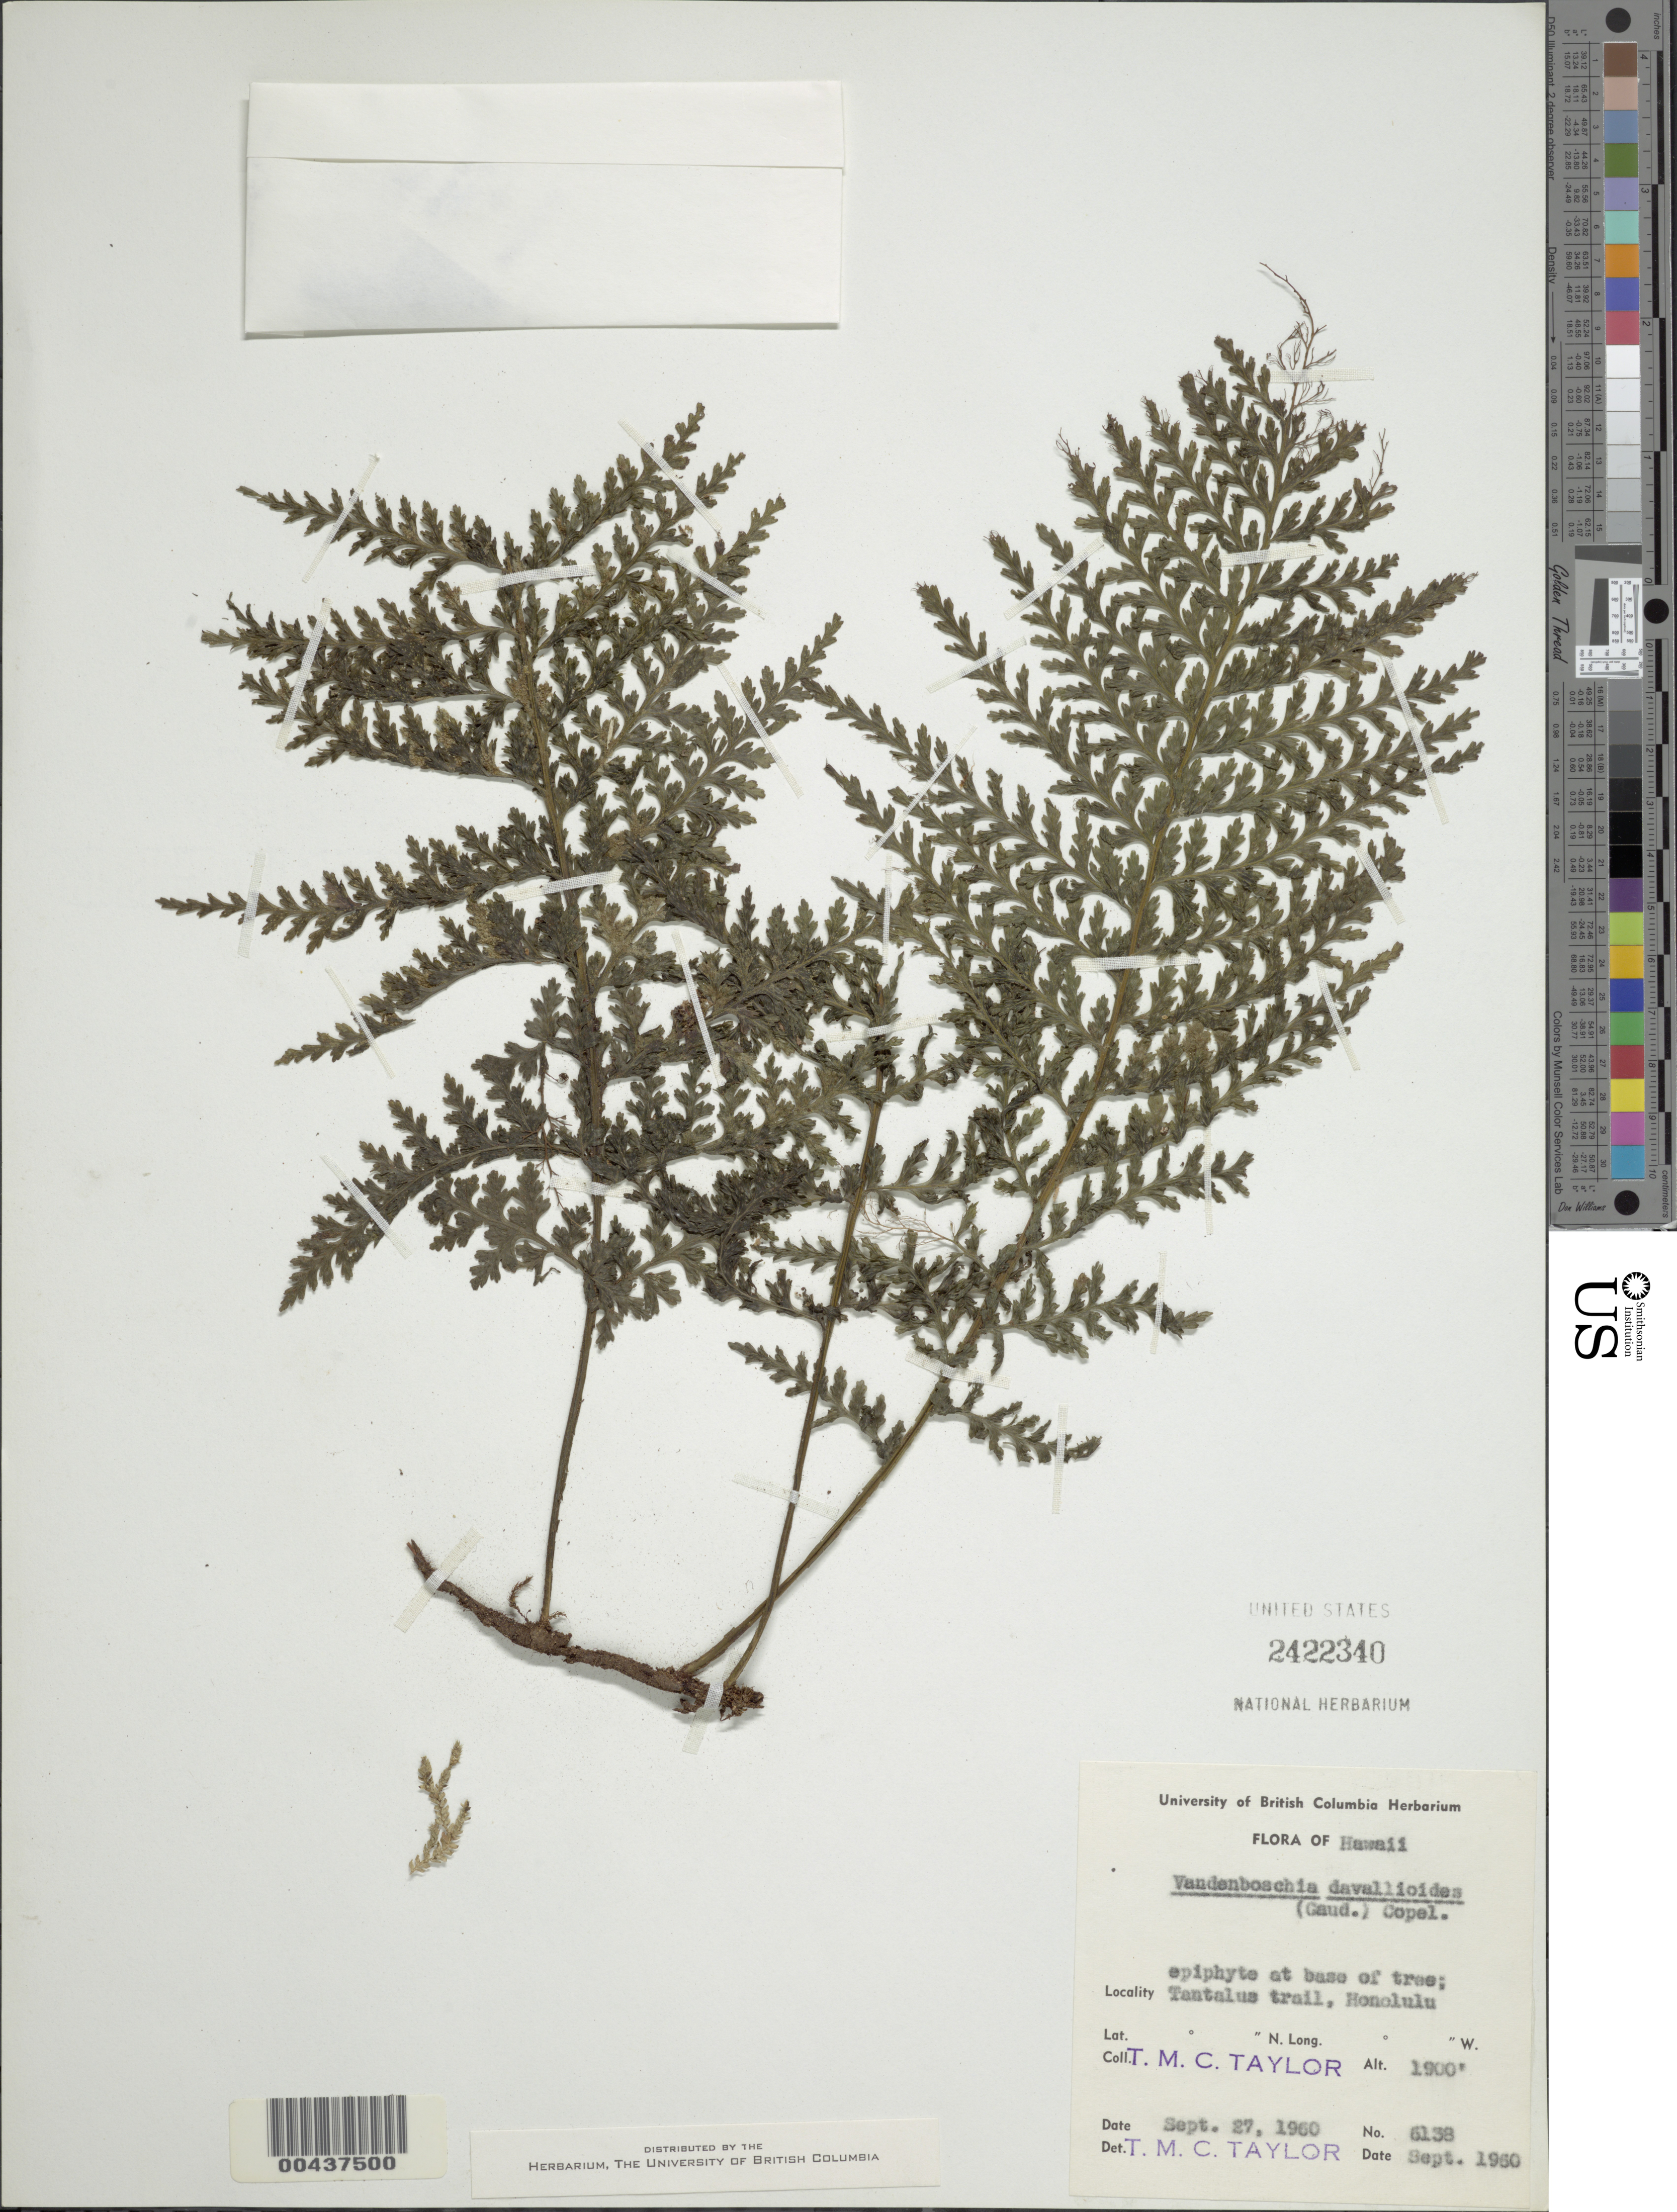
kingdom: Plantae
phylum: Tracheophyta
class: Polypodiopsida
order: Hymenophyllales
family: Hymenophyllaceae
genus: Vandenboschia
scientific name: Vandenboschia davallioides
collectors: T. M. C. Taylor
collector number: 6158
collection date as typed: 27 Sep 1960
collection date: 1960-09-27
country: United States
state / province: Hawaii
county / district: Honolulu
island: Oahu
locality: Tantalus trail, Honolulu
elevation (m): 579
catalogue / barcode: US 2422340